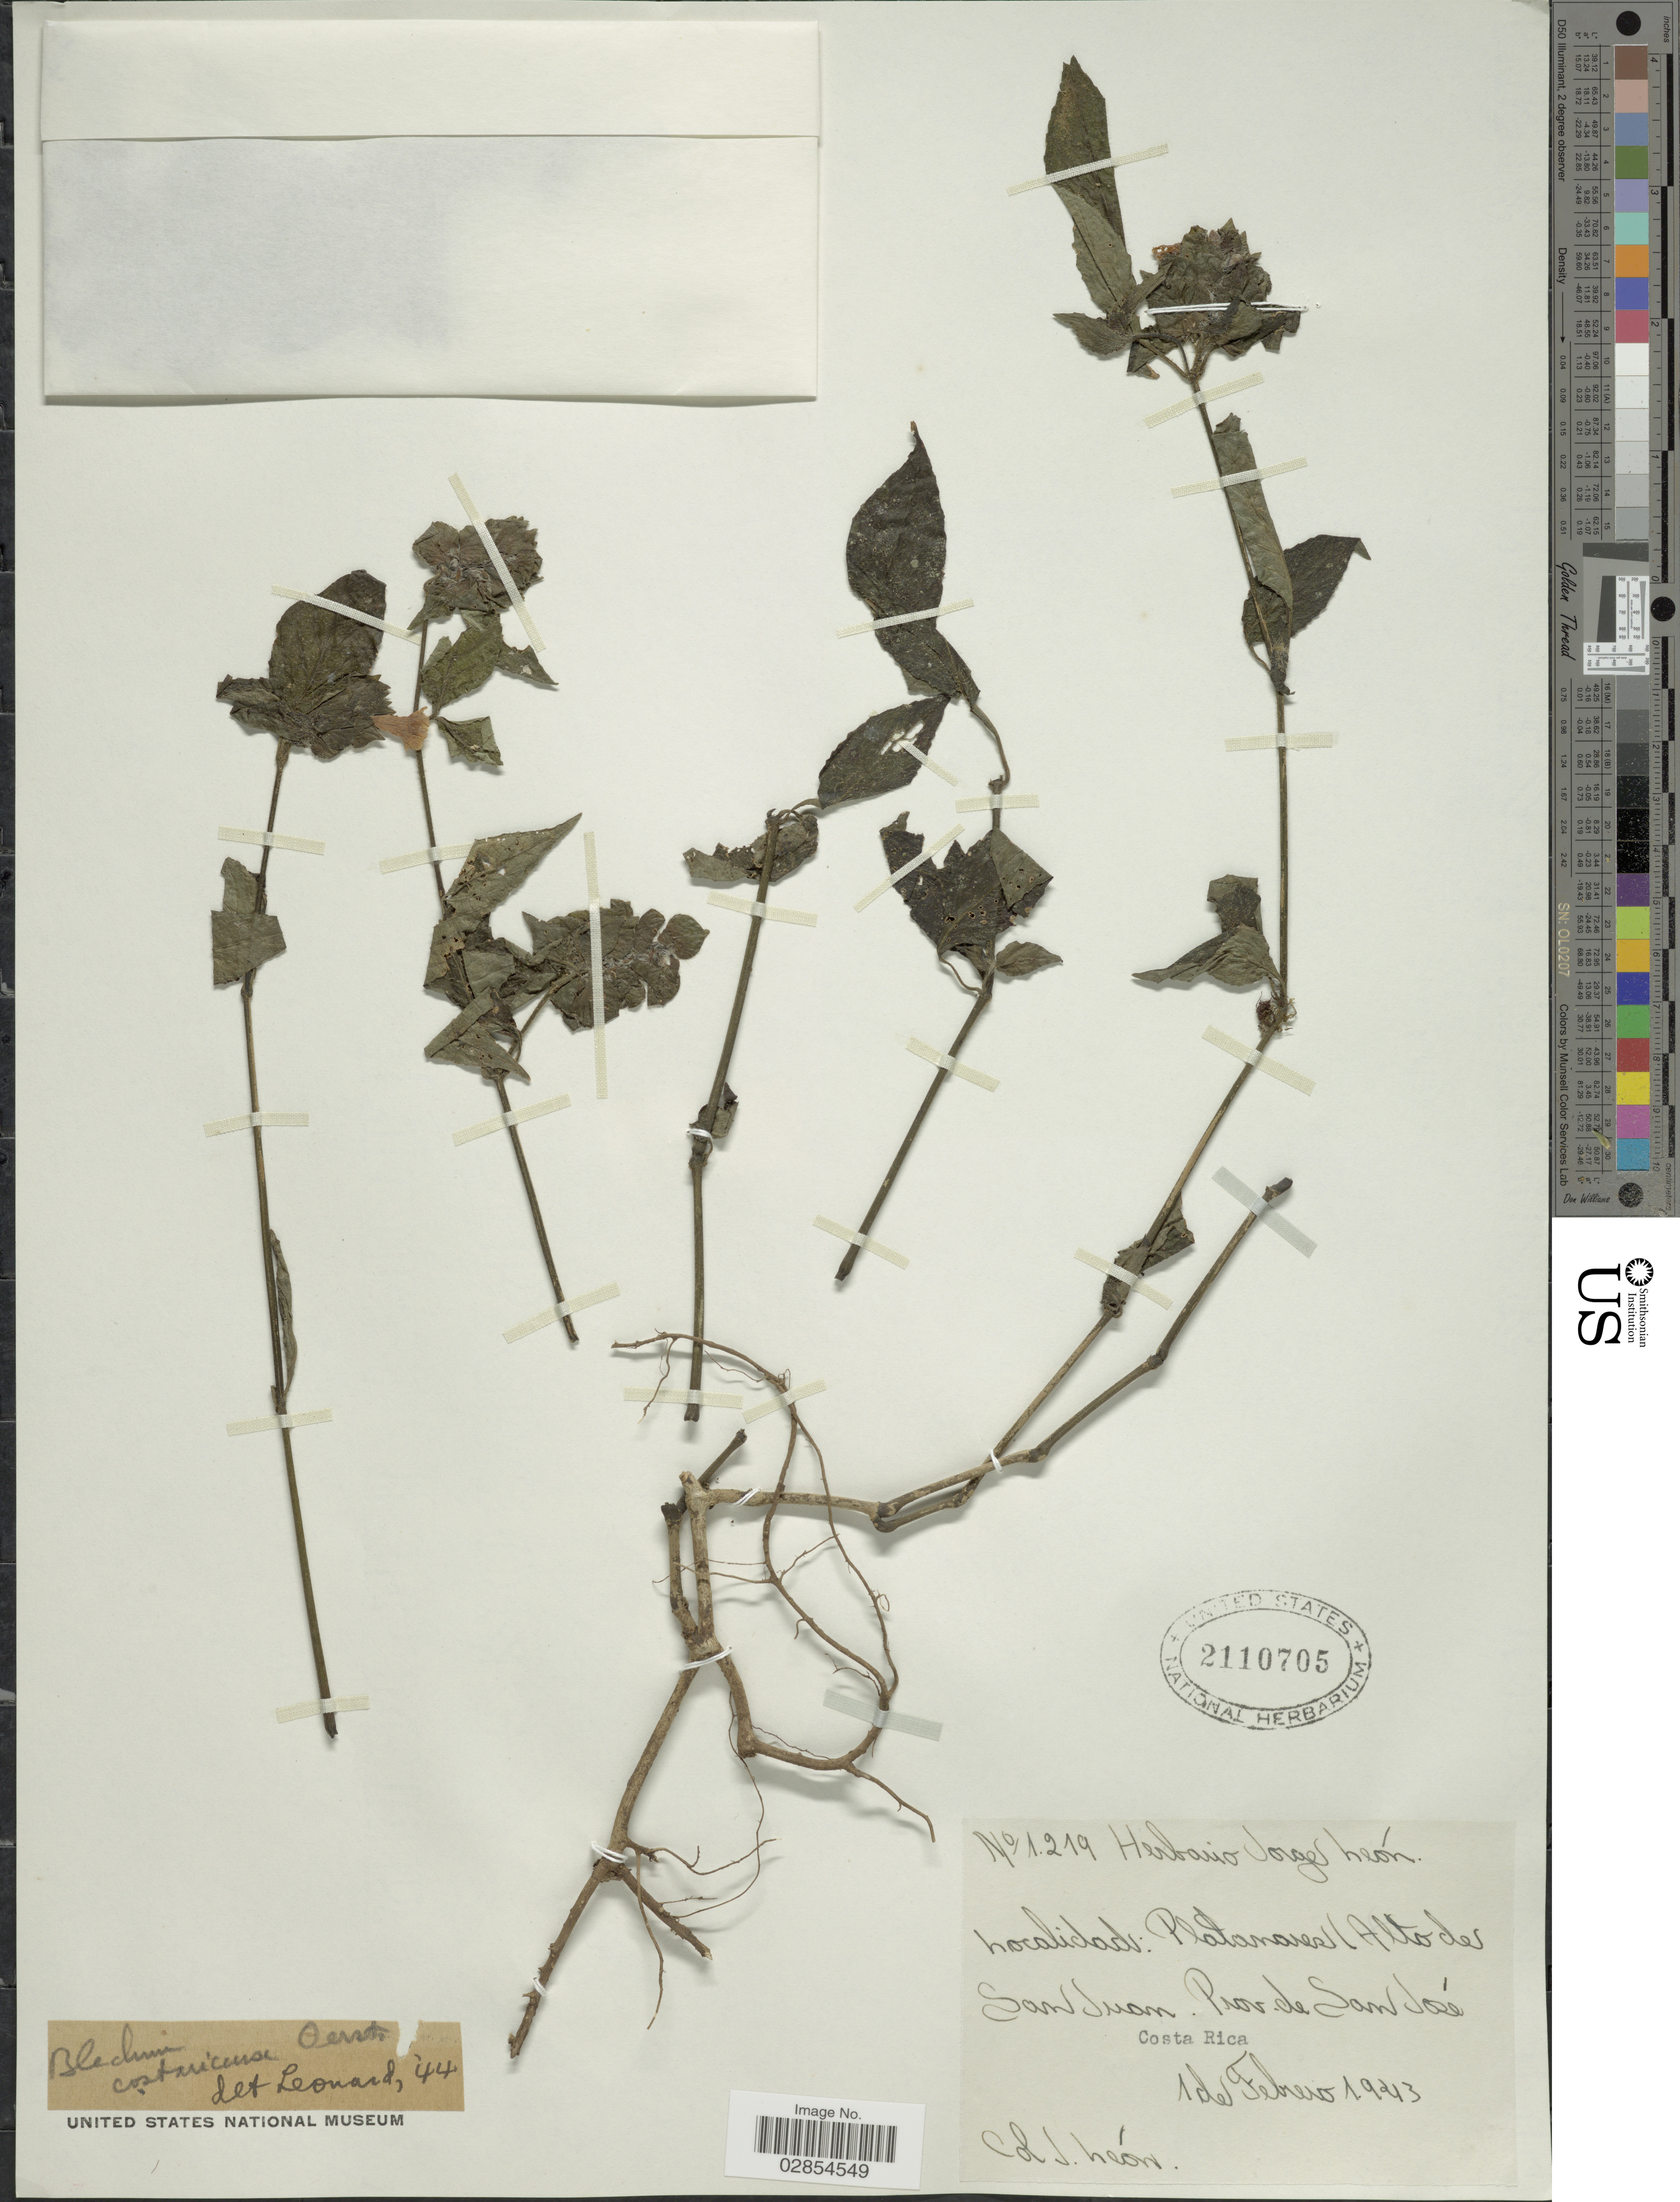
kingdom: Plantae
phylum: Tracheophyta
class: Magnoliopsida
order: Lamiales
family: Acanthaceae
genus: Blechum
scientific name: Blechum costaricense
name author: Oerst.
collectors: J. León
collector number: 1219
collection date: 1943-02-01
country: Costa Rica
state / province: San José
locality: Platanares/Alto des San Juan. Prov. de San José.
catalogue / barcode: US 2110705